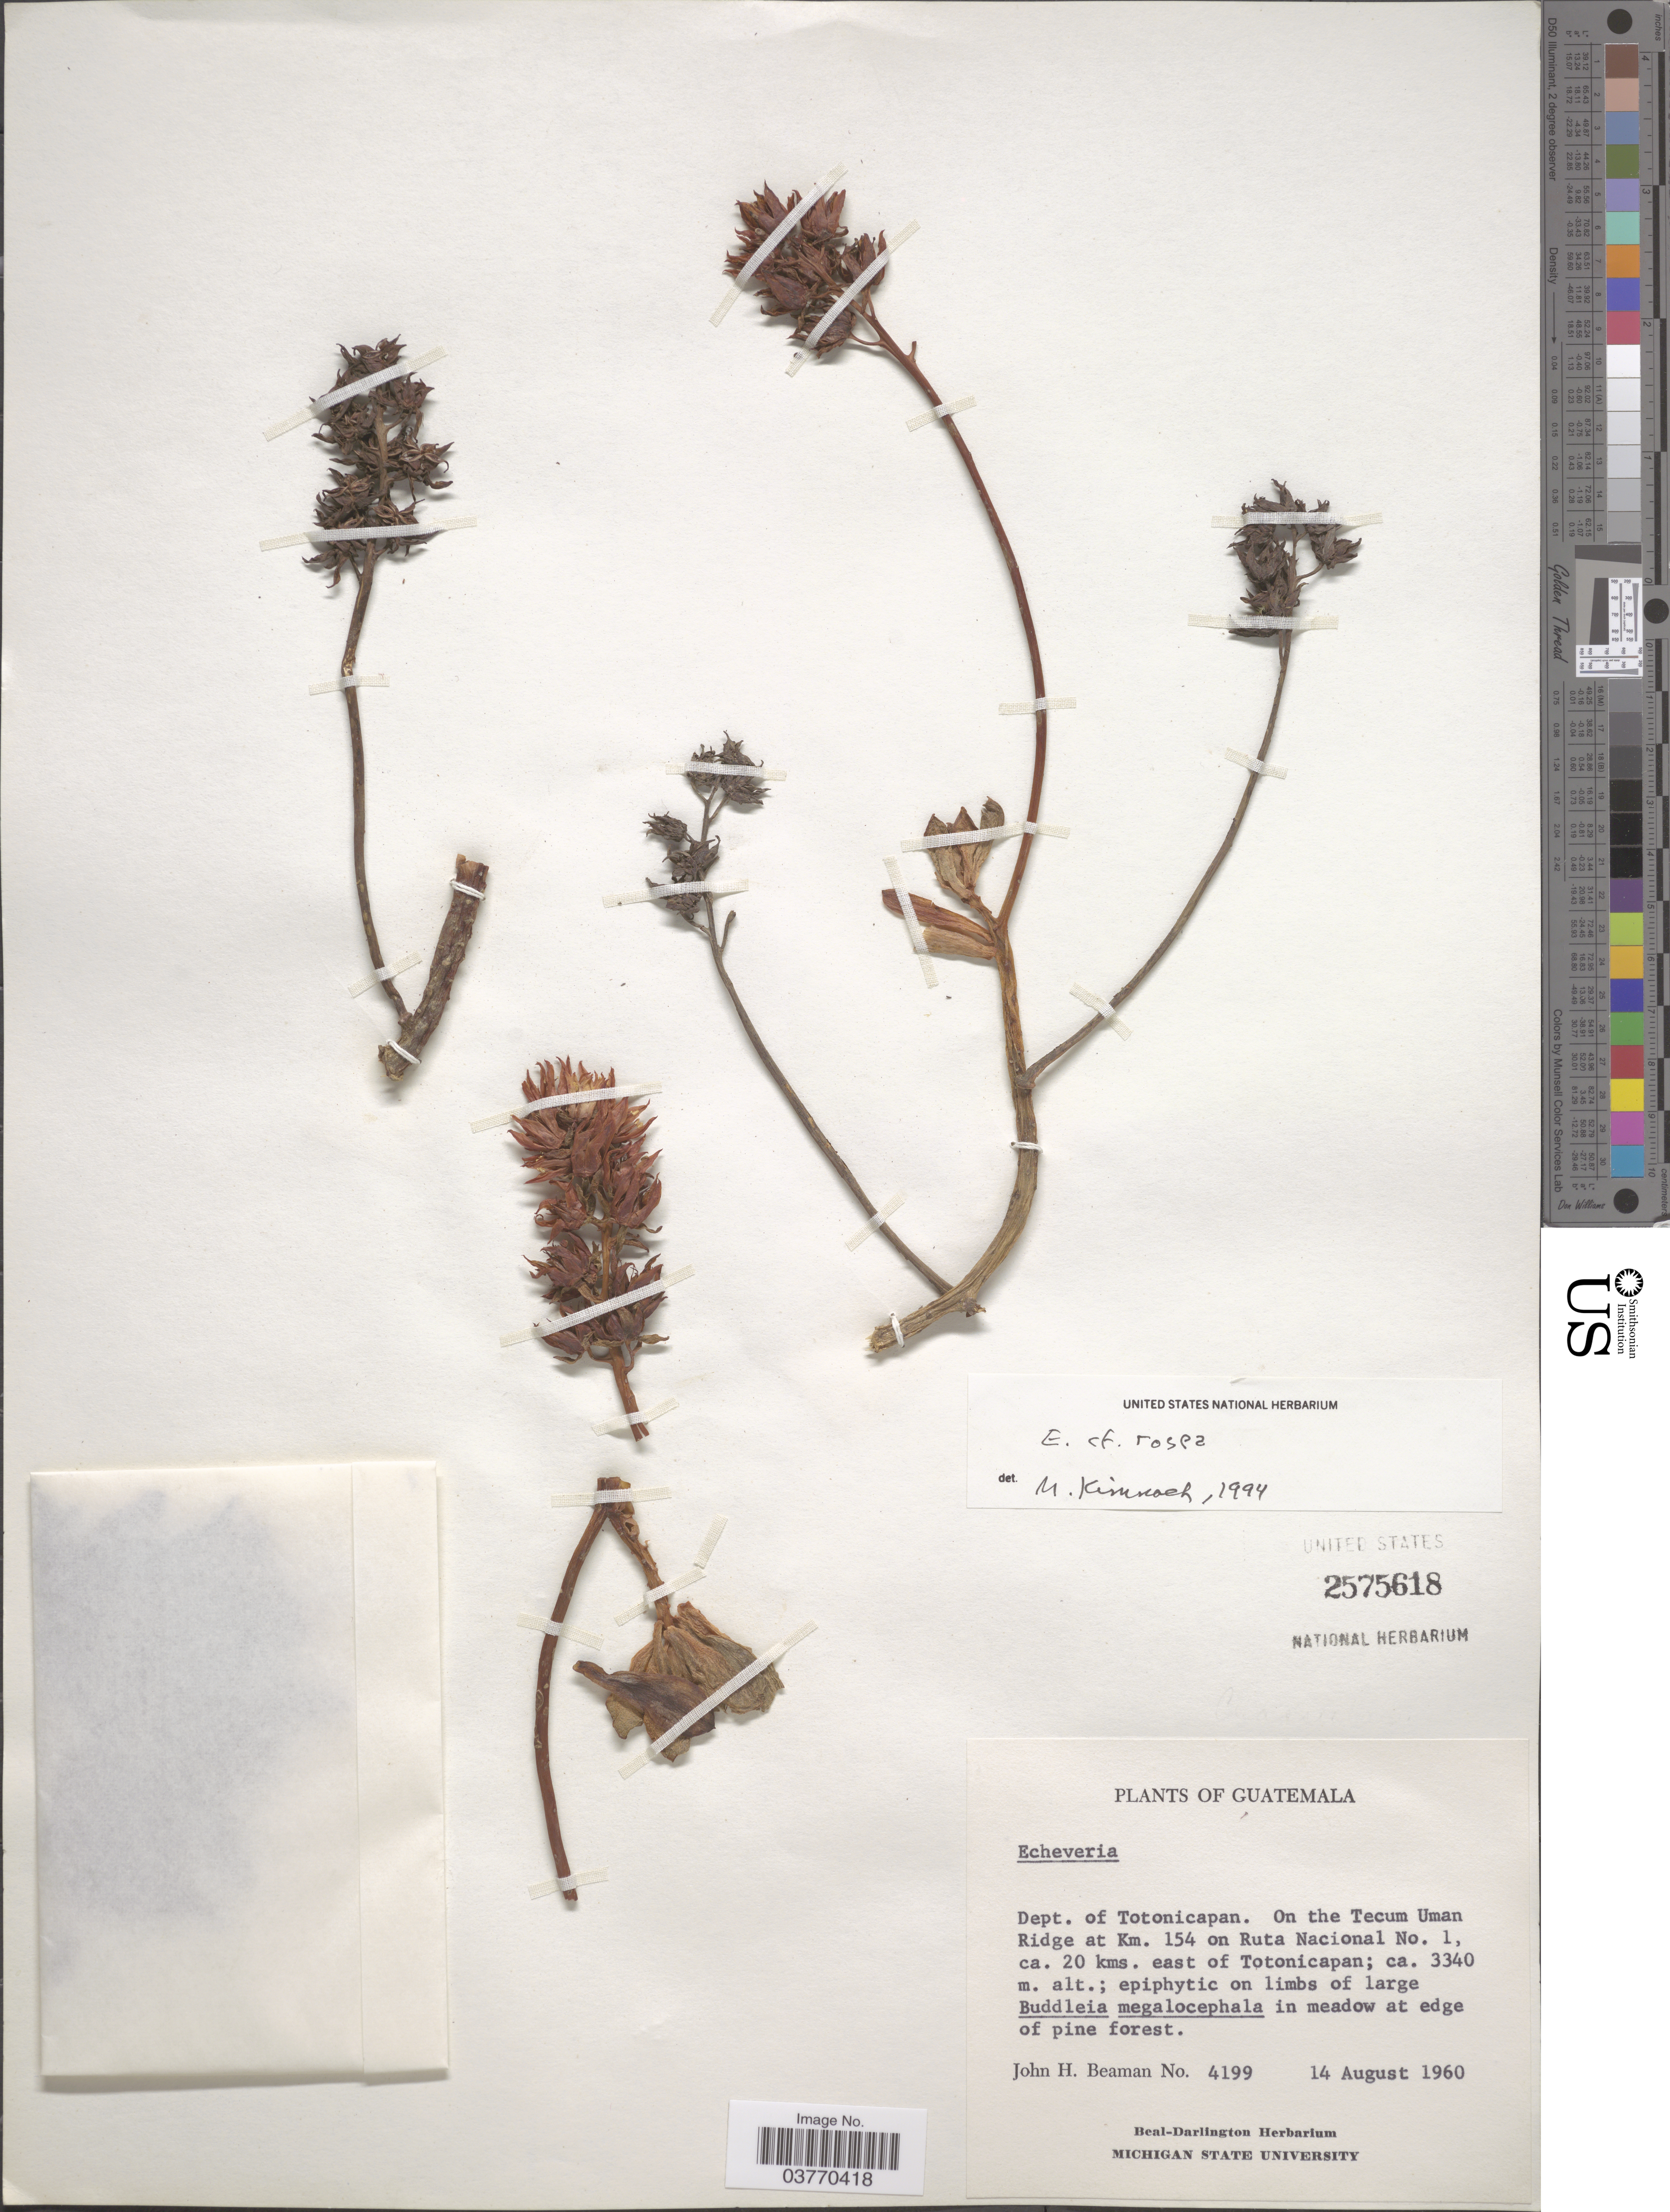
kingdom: Plantae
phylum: Tracheophyta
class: Magnoliopsida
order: Saxifragales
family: Crassulaceae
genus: Echeveria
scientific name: Echeveria rosea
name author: Lindl.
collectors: J. H. Beaman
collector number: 4199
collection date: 1960-08-14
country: Guatemala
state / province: Totonicapan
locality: Dept. of Totonicapan. On the Tecum Uman Ridge at Km. 154 on Ruta Nacional No. 1, ca. 20 kms. east of Totonicapan.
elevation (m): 3340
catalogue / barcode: US 2575618